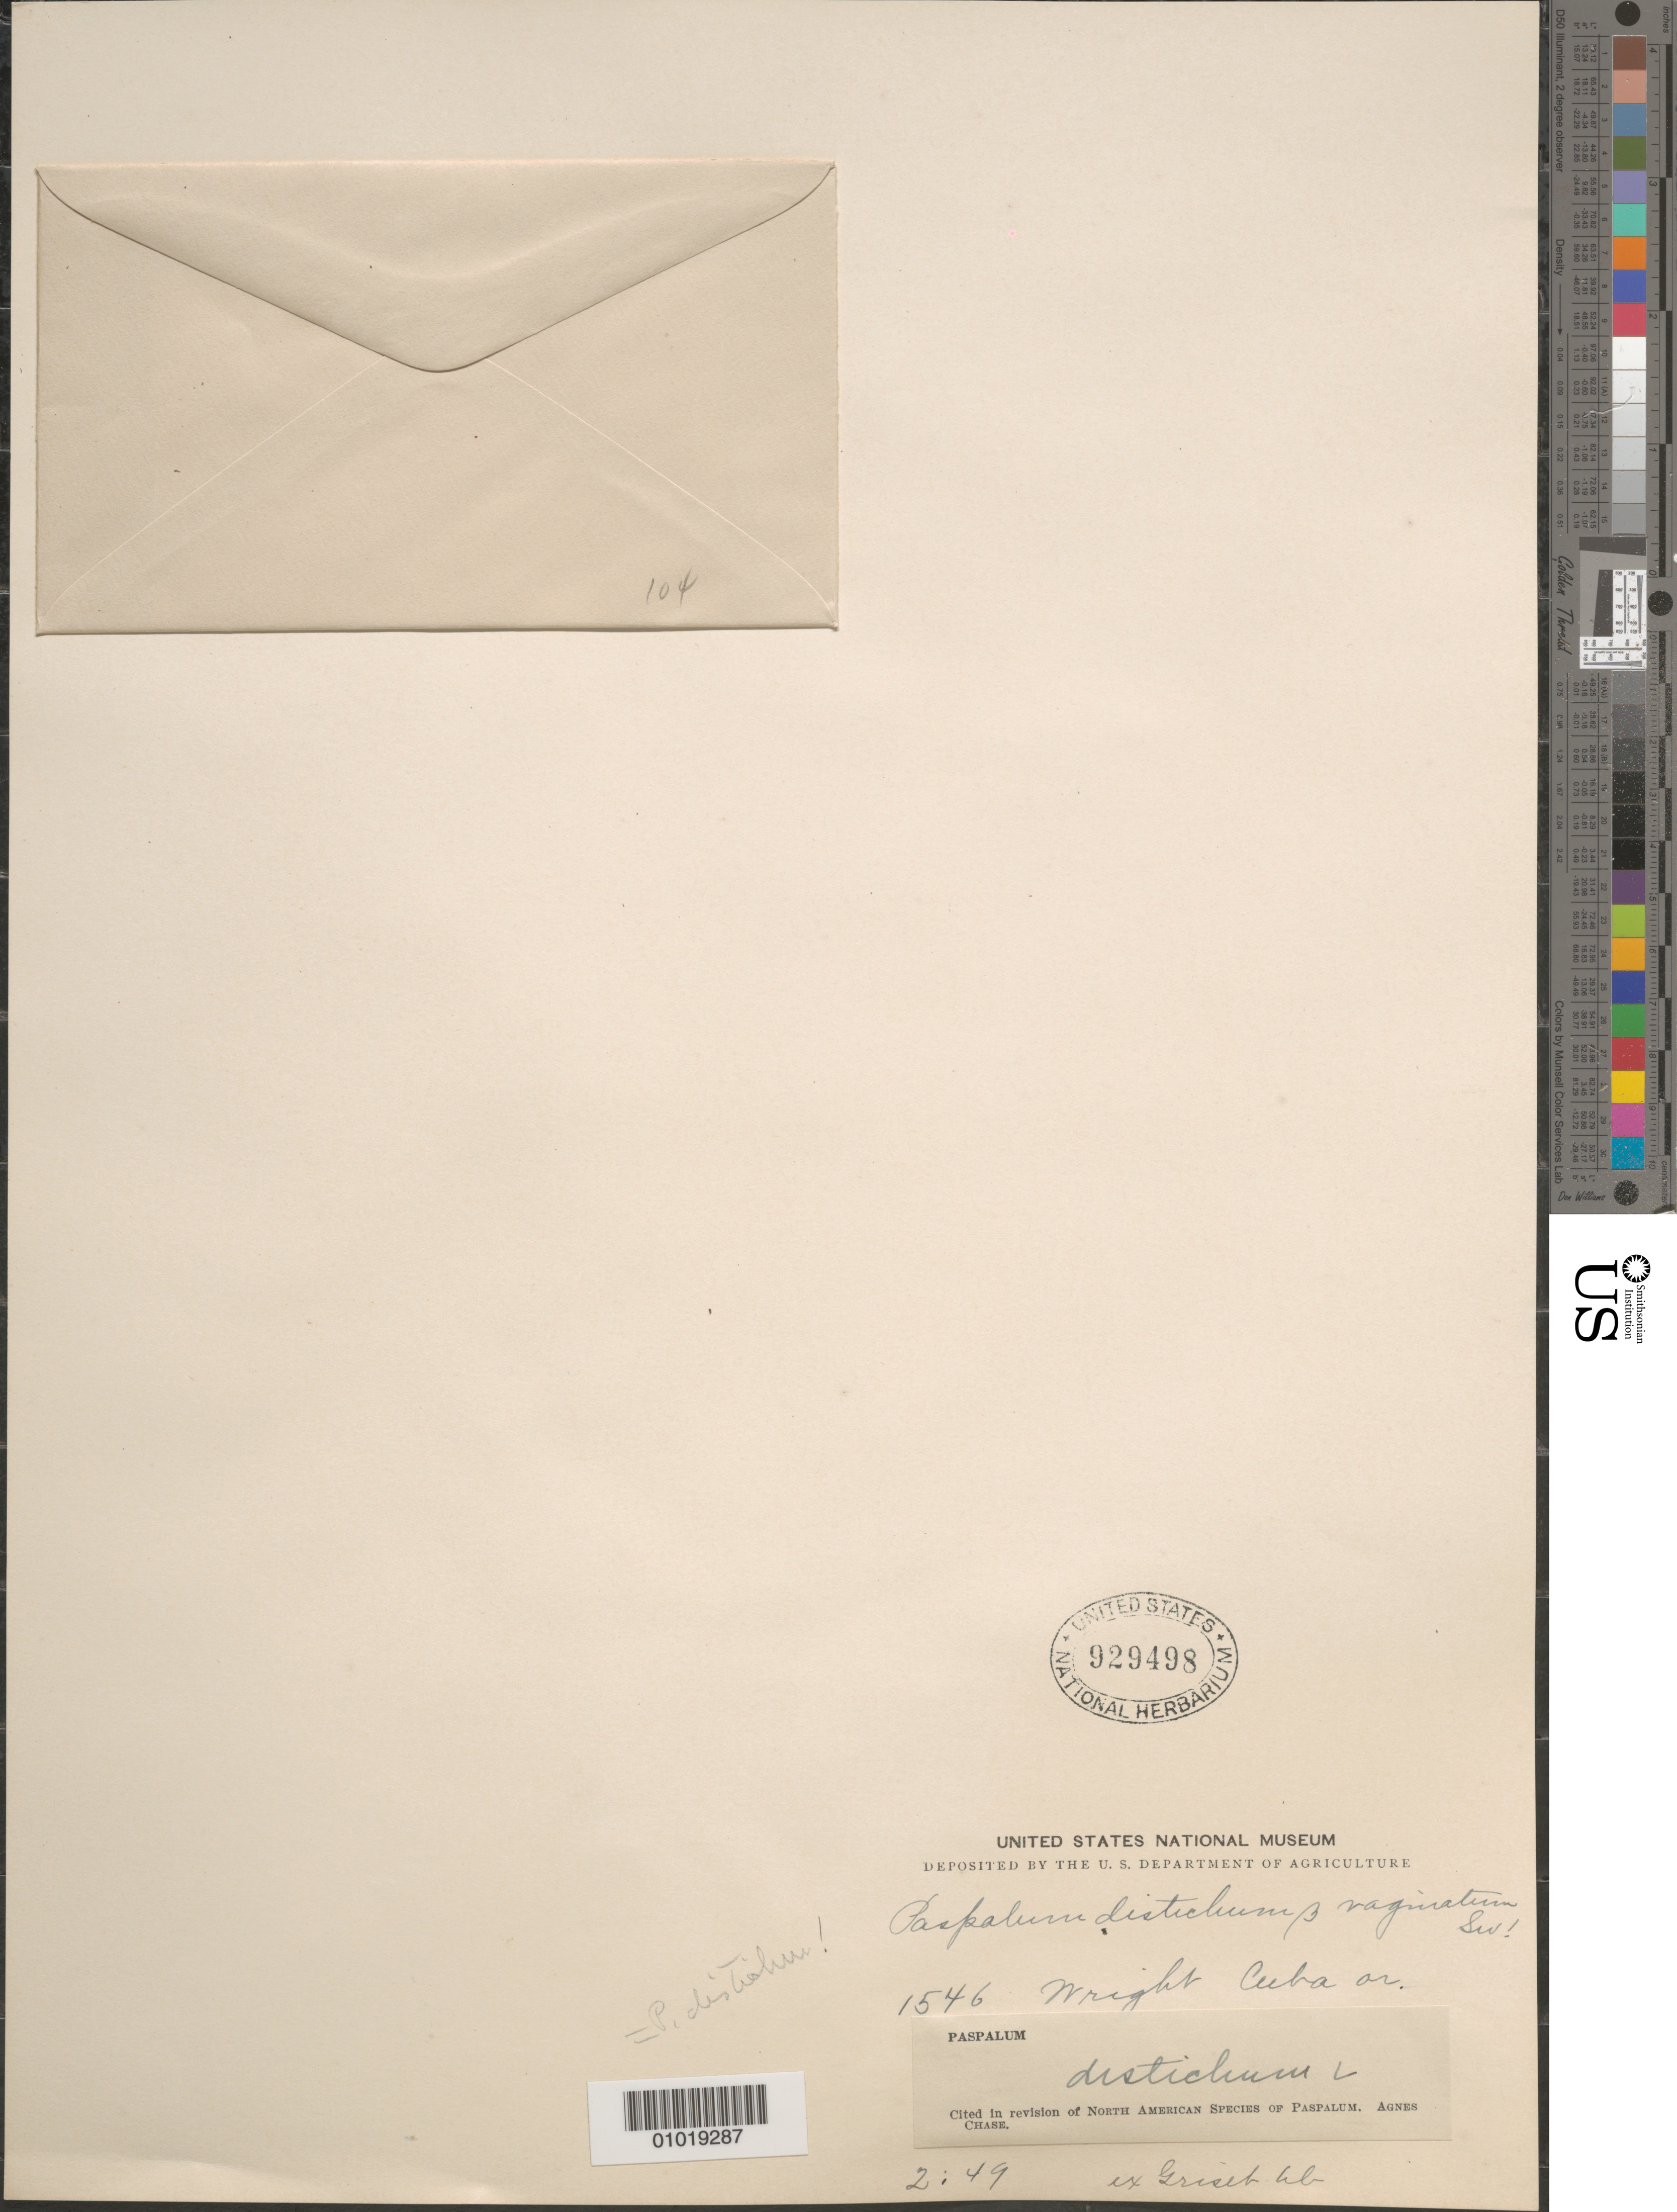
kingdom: Plantae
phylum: Tracheophyta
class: Liliopsida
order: Poales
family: Poaceae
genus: Paspalum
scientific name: Paspalum distichum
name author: L.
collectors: C. Wright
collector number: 1546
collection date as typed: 1800 to 1899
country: Cuba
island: Cuba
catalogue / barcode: US 929498